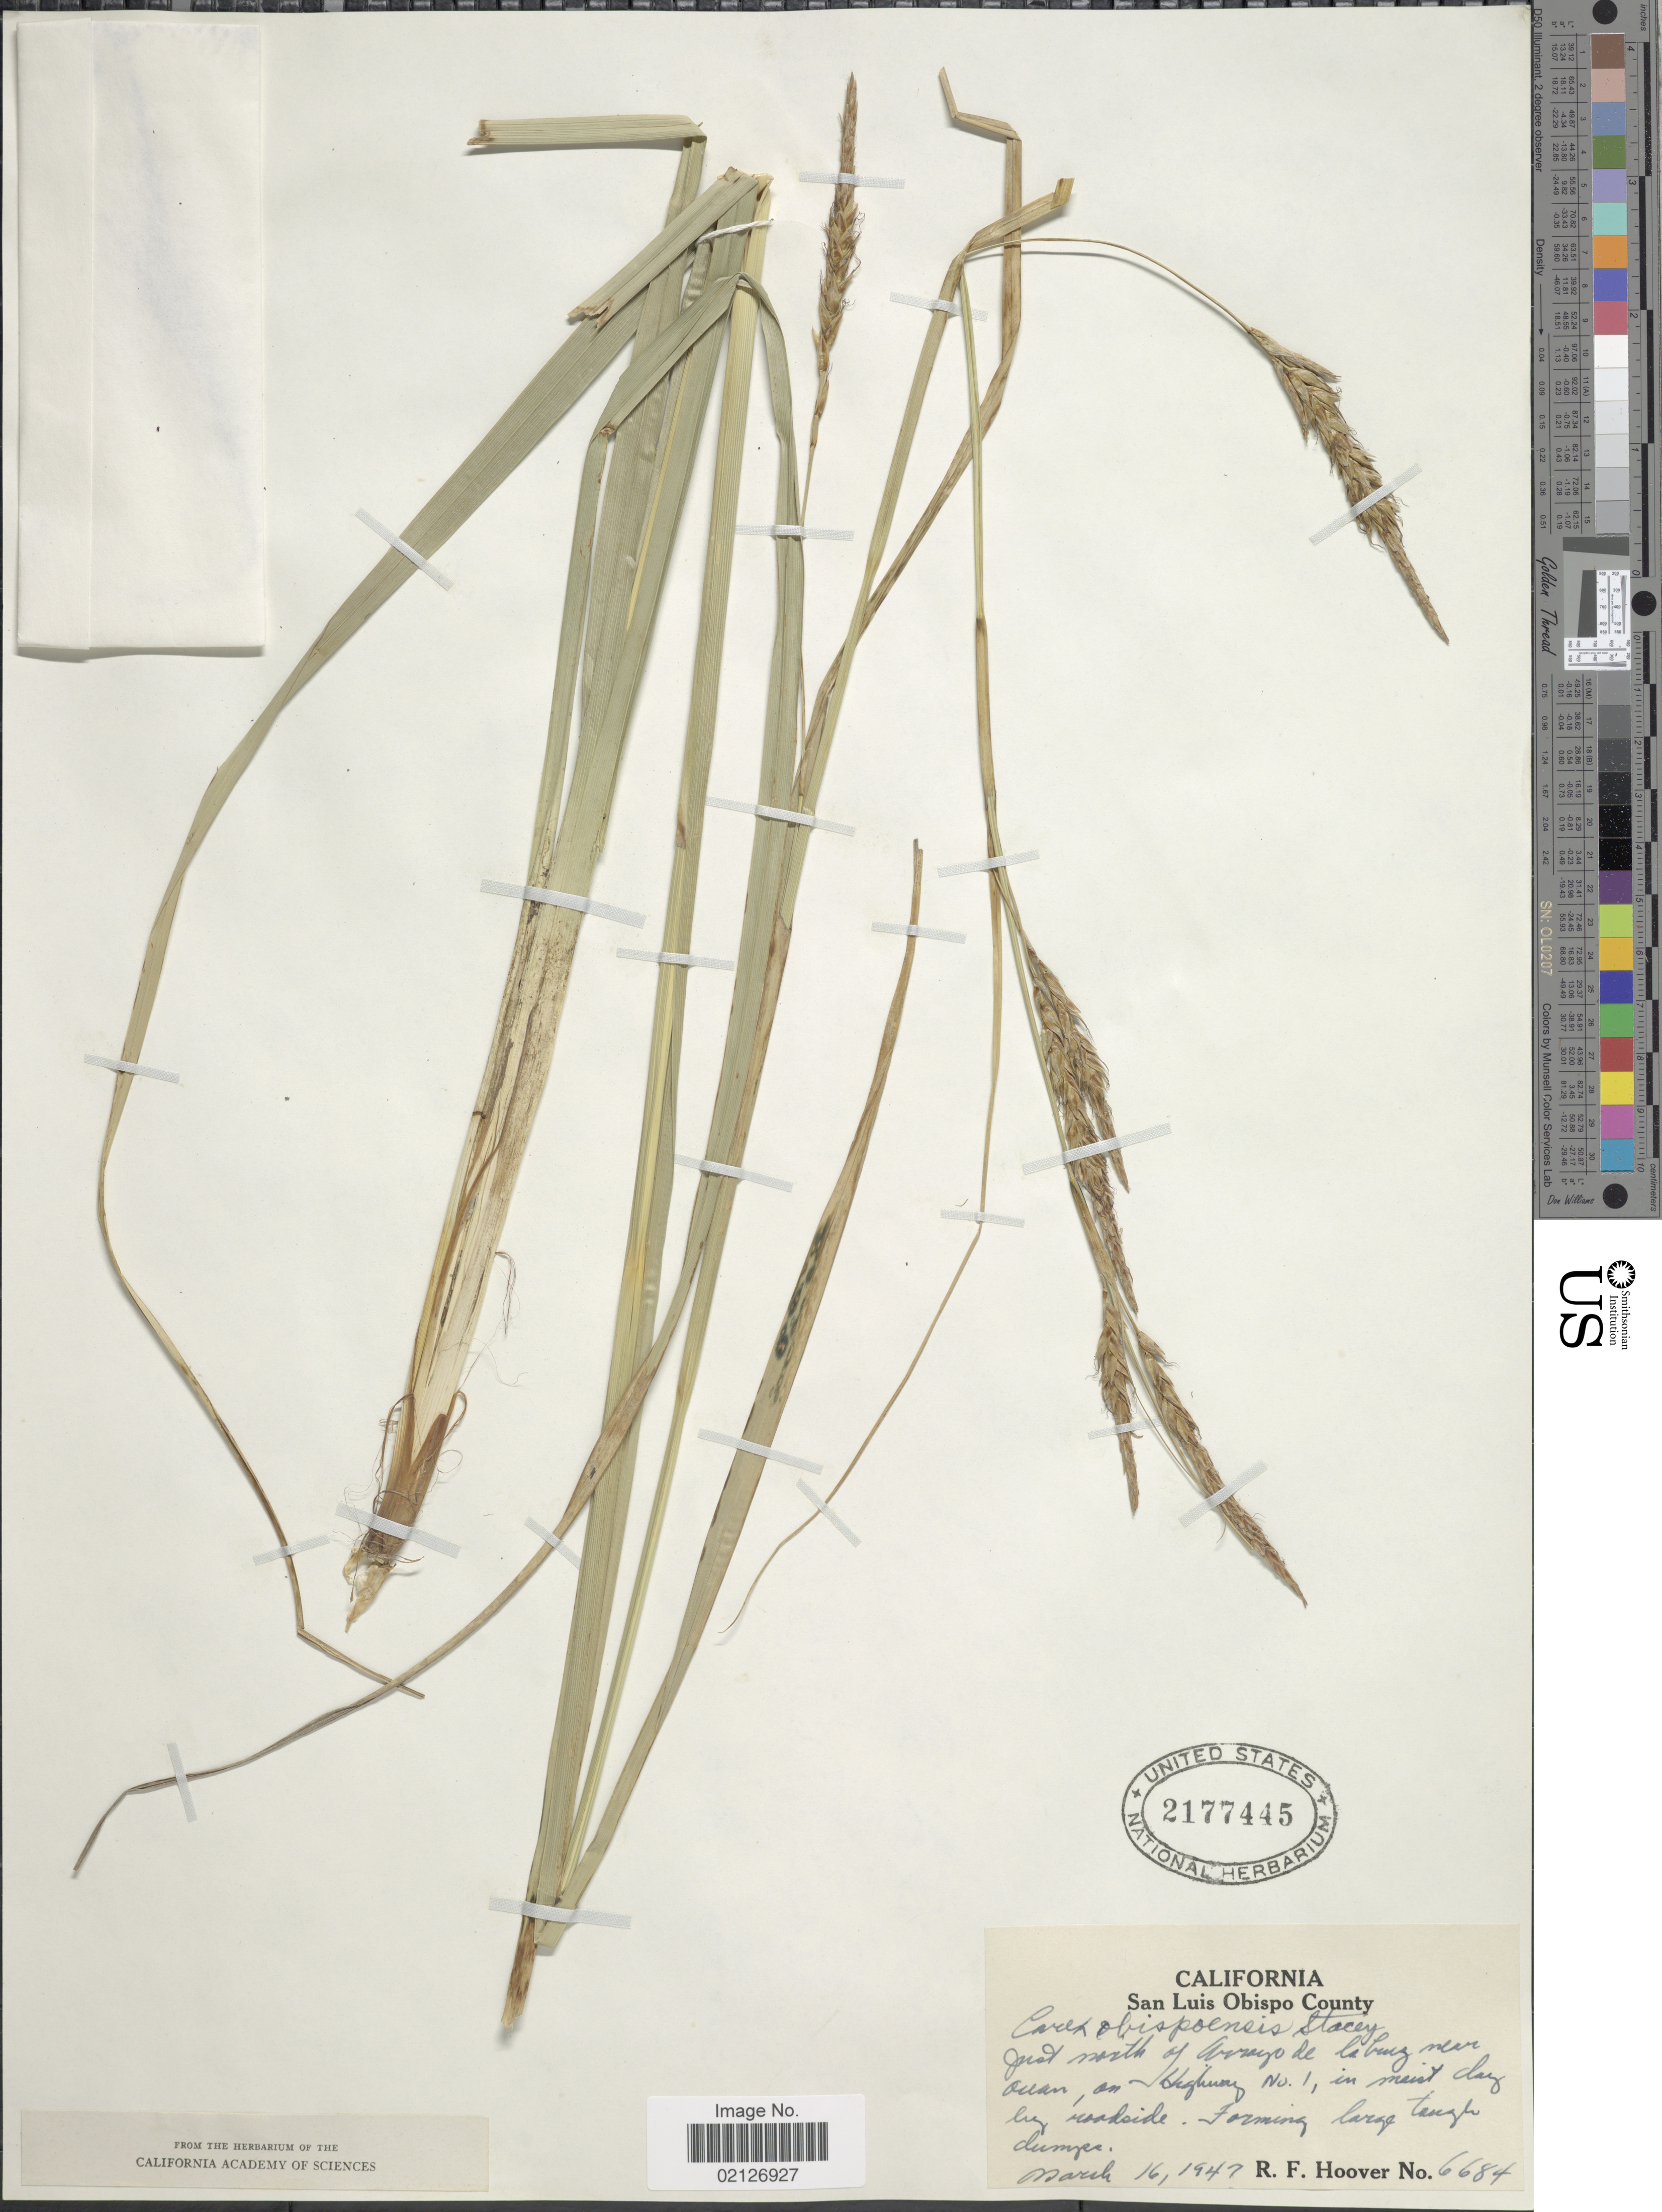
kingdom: Plantae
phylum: Tracheophyta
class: Liliopsida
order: Poales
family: Cyperaceae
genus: Carex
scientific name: Carex obispoensis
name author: Stacey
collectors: R. F. Hoover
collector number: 6684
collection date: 1947-03-16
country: United States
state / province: California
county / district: San Luis Obispo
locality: San Luis Obispo County, just north of Arroyo de la Cruz, near ocean, on Highway no. 1, in moist clay by roadside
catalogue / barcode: US 2177445